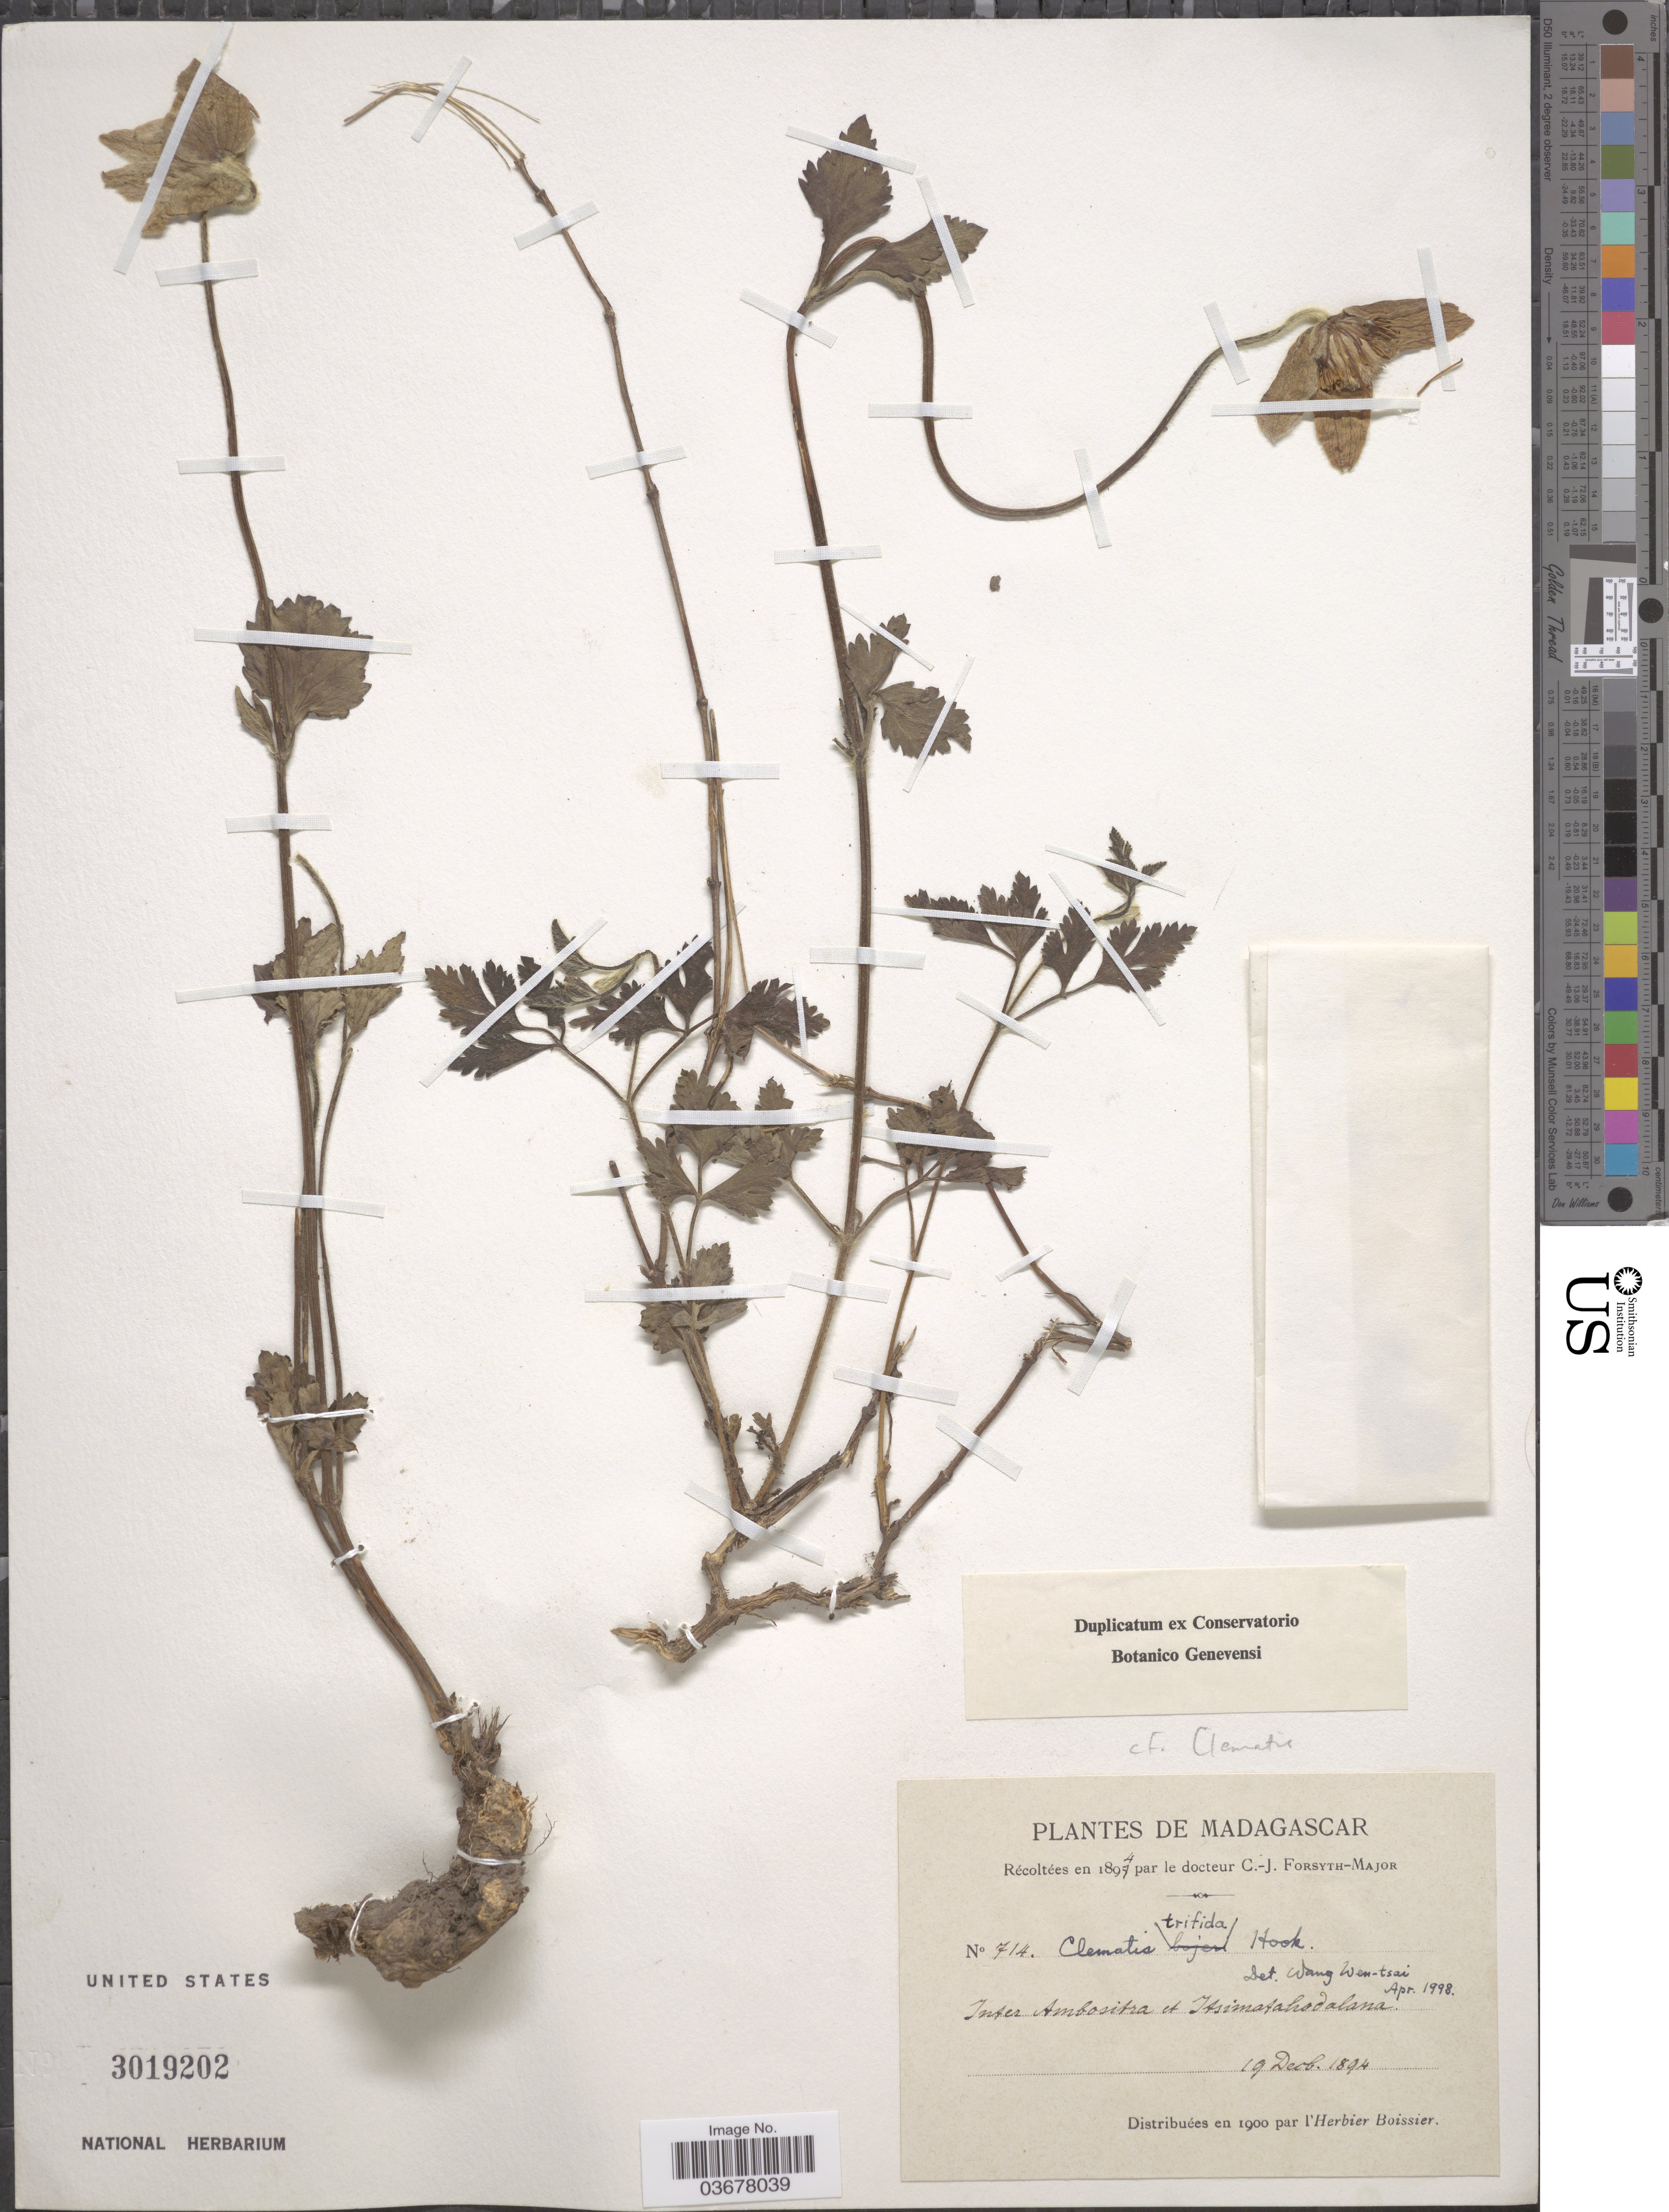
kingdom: Plantae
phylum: Tracheophyta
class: Magnoliopsida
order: Ranunculales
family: Ranunculaceae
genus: Clematis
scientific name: Clematis trifida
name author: Hook.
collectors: C. I. Forsyth-Major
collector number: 714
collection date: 1894-12-19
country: Madagascar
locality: Inter Ambositra et Itsimatahodalana.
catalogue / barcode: US 3019202